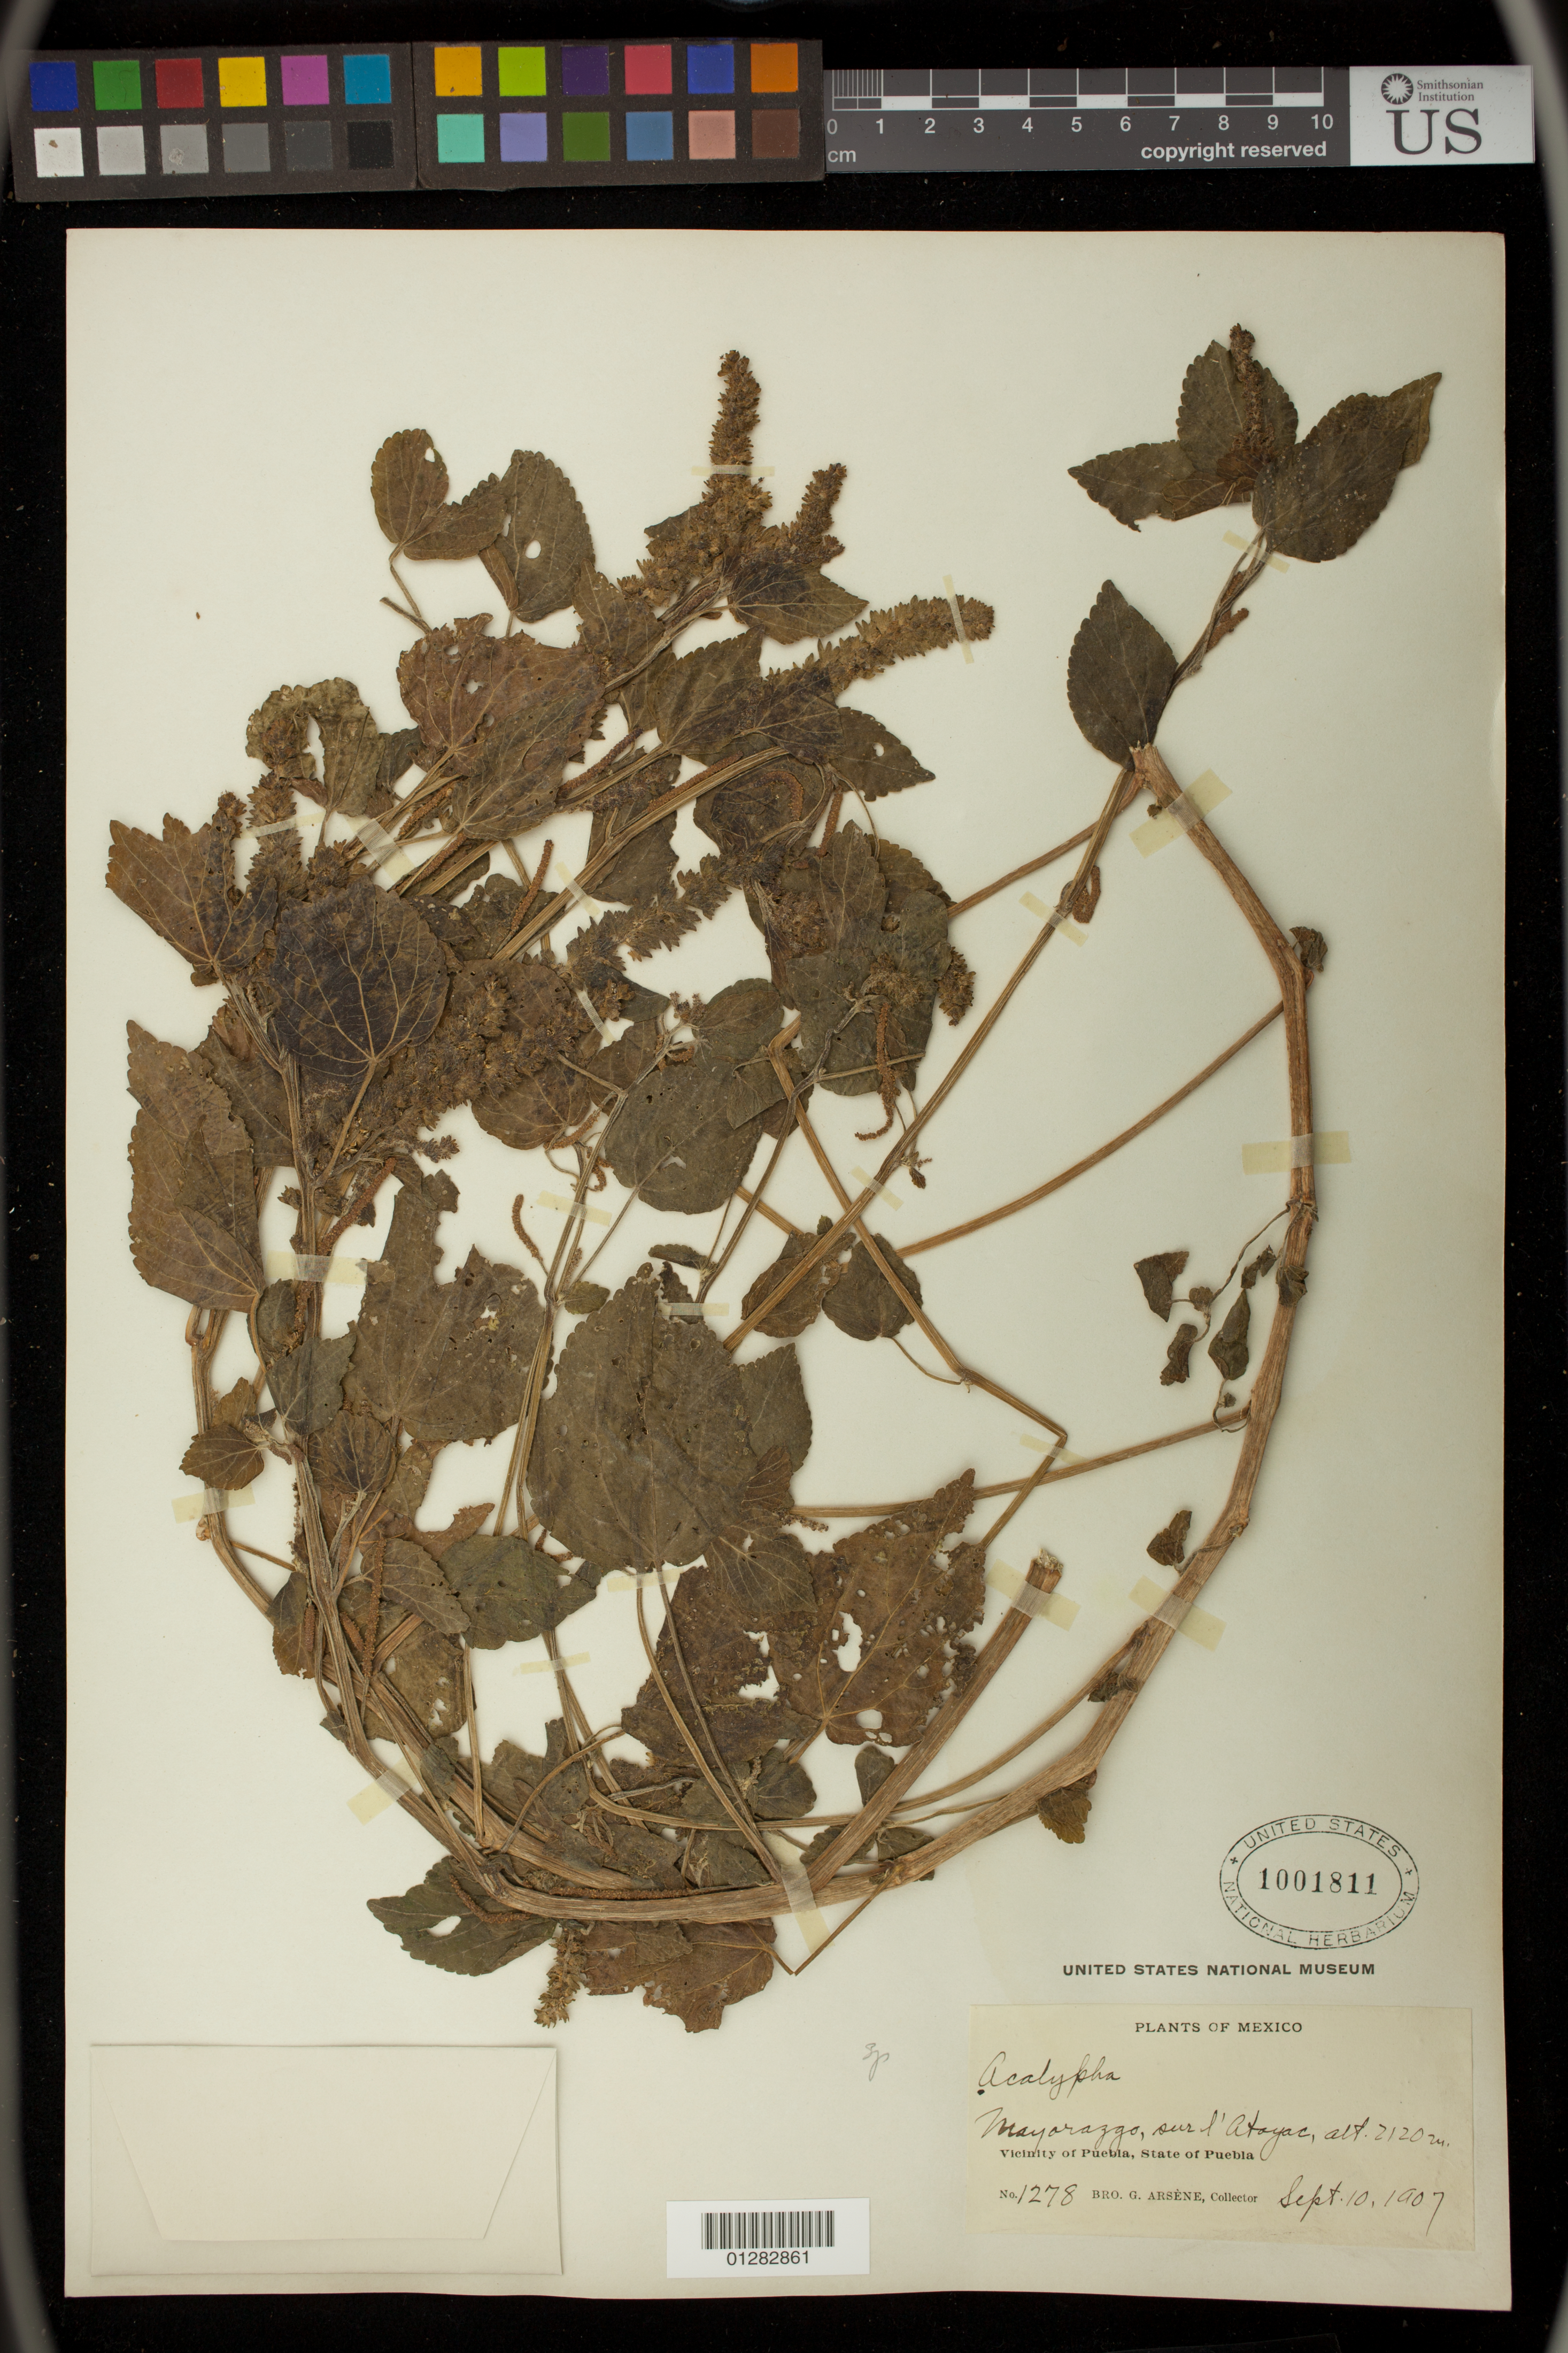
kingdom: Plantae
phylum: Tracheophyta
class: Magnoliopsida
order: Malpighiales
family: Euphorbiaceae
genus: Acalypha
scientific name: Acalypha sp.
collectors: Bro. G. Arsène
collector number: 1278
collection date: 1907-09-10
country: Mexico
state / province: Puebla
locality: Mayorazgo, sur d' Atayac, vicinity of Puebla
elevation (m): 646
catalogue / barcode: US 1001811